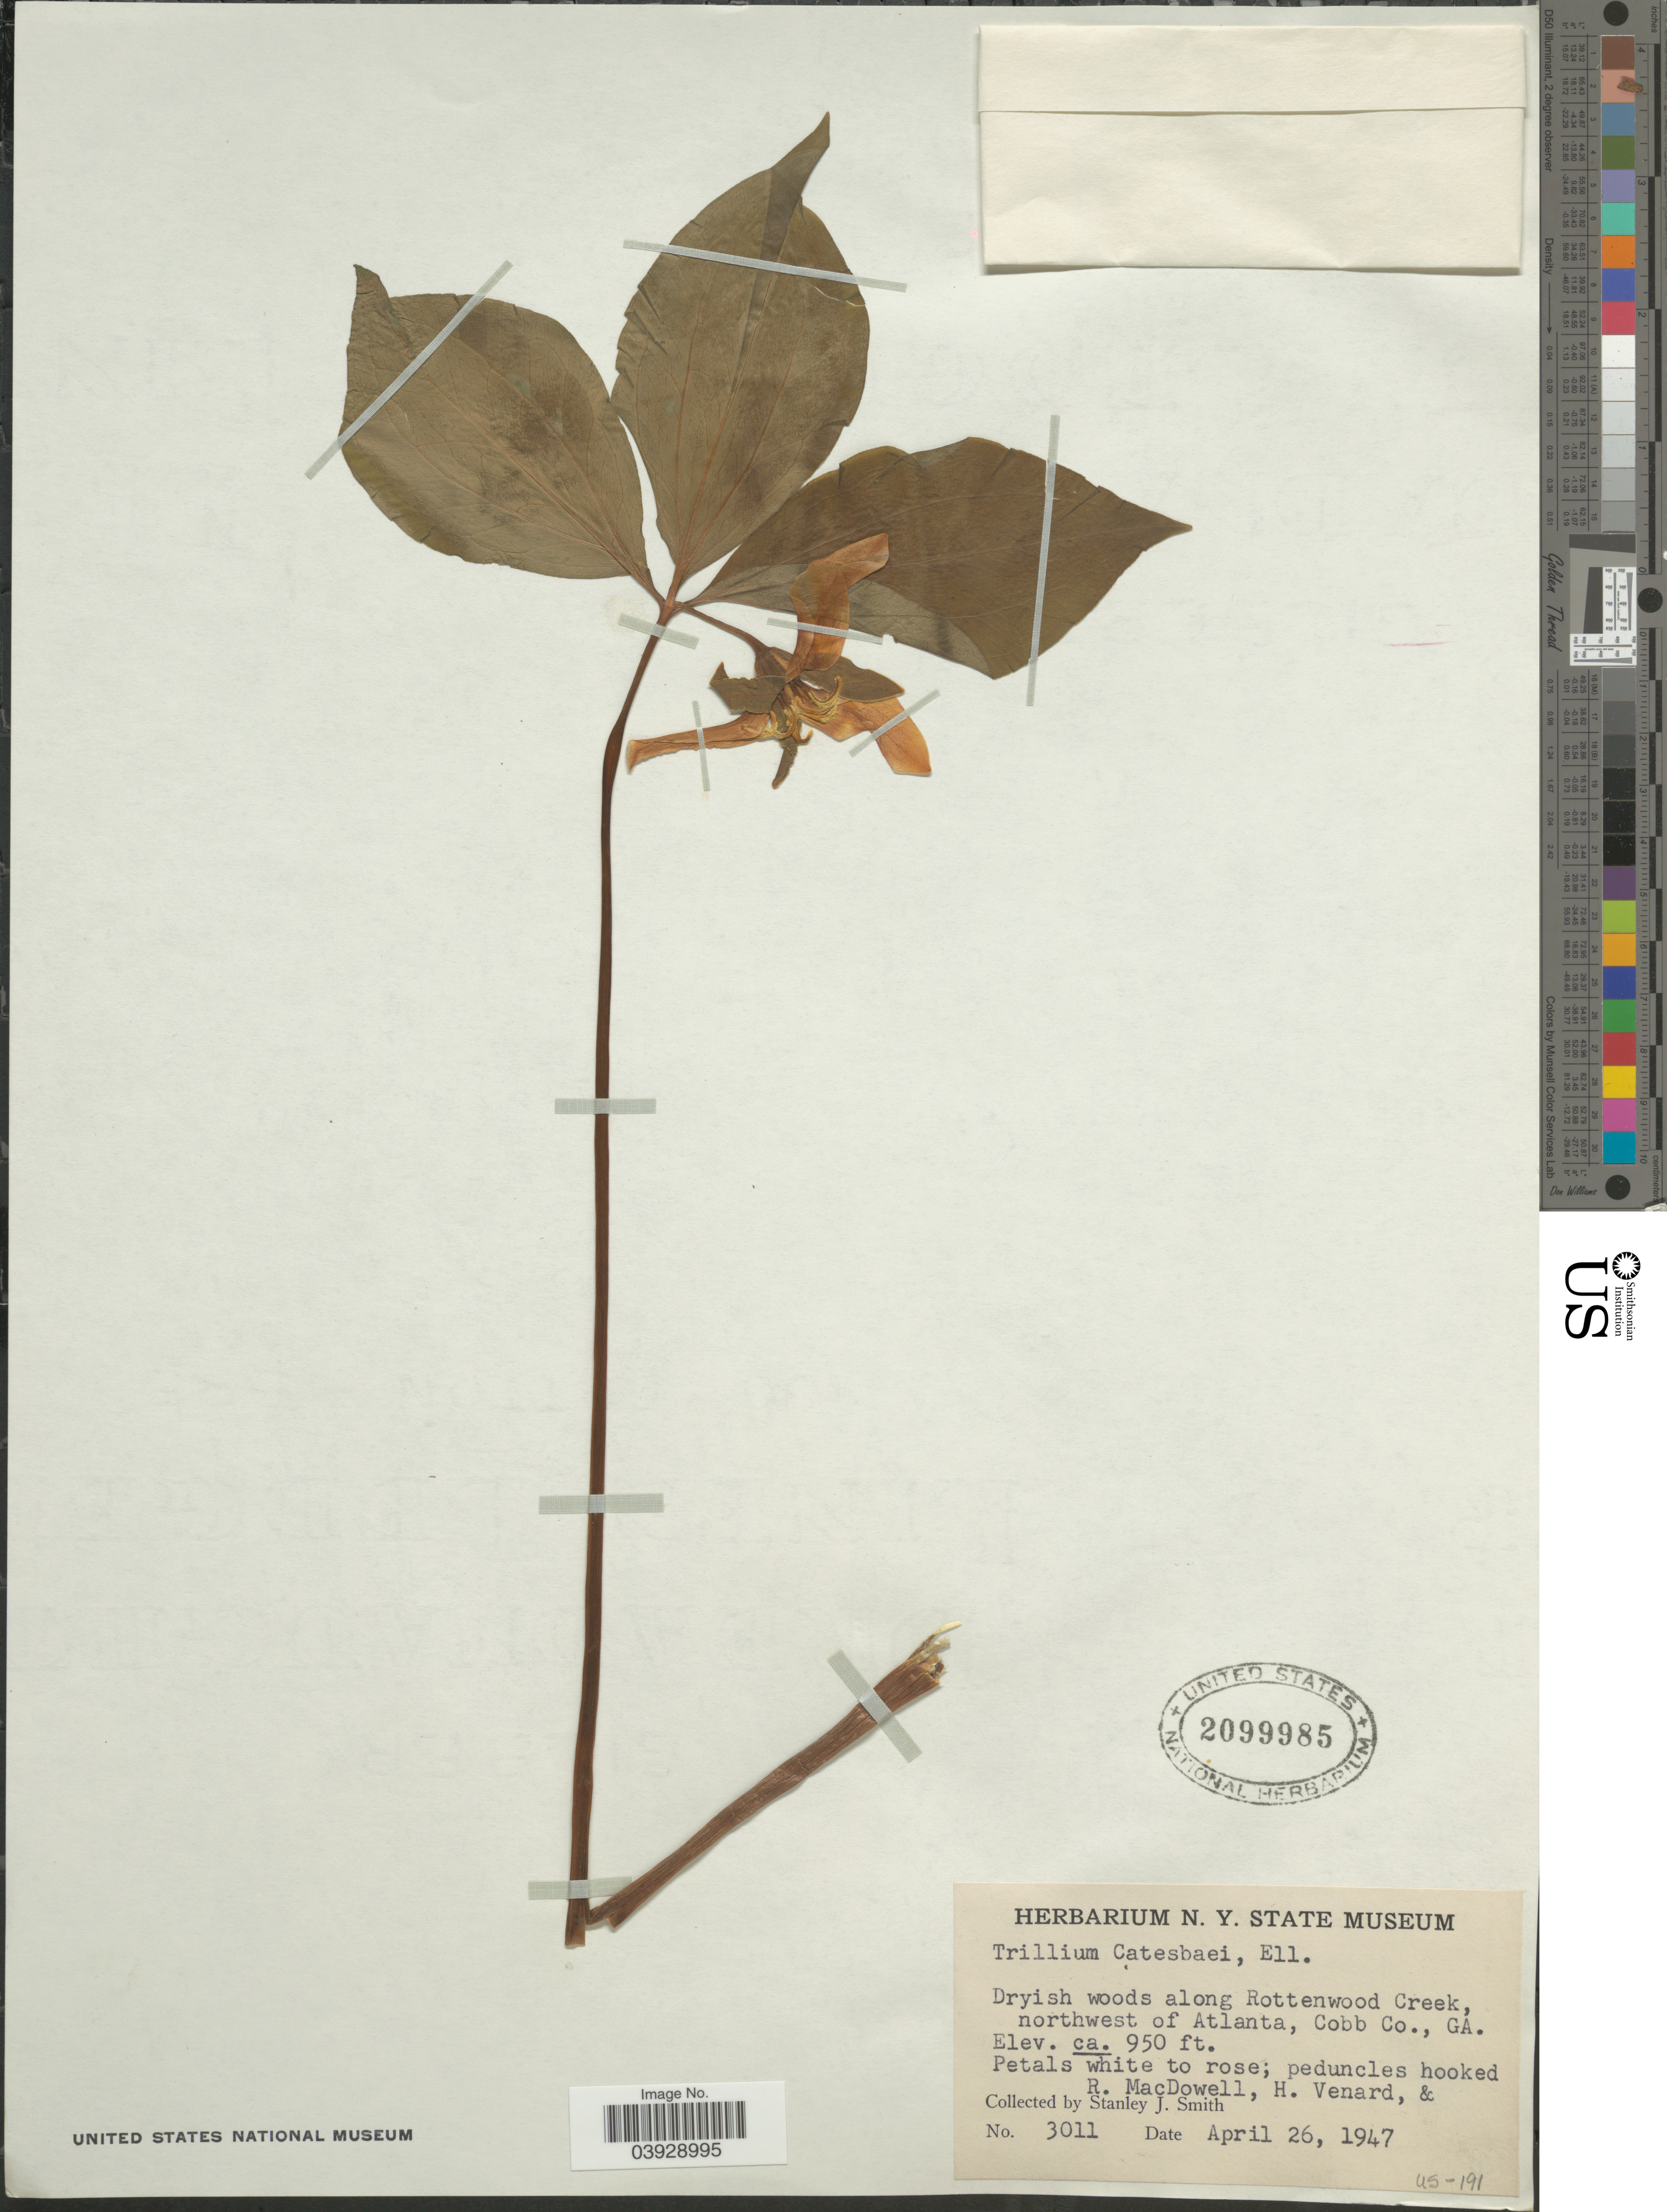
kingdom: Plantae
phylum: Tracheophyta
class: Liliopsida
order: Liliales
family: Melanthiaceae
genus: Trillium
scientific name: Trillium catesbaei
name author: Elliott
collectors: R. MacDowell, H. Venard & S. Smith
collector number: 3011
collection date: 1947-04-26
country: United States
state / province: Georgia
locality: Along Rottenwood Creek, northwest of Atlanta, Cobb Co.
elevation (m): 290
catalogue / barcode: US 2099985